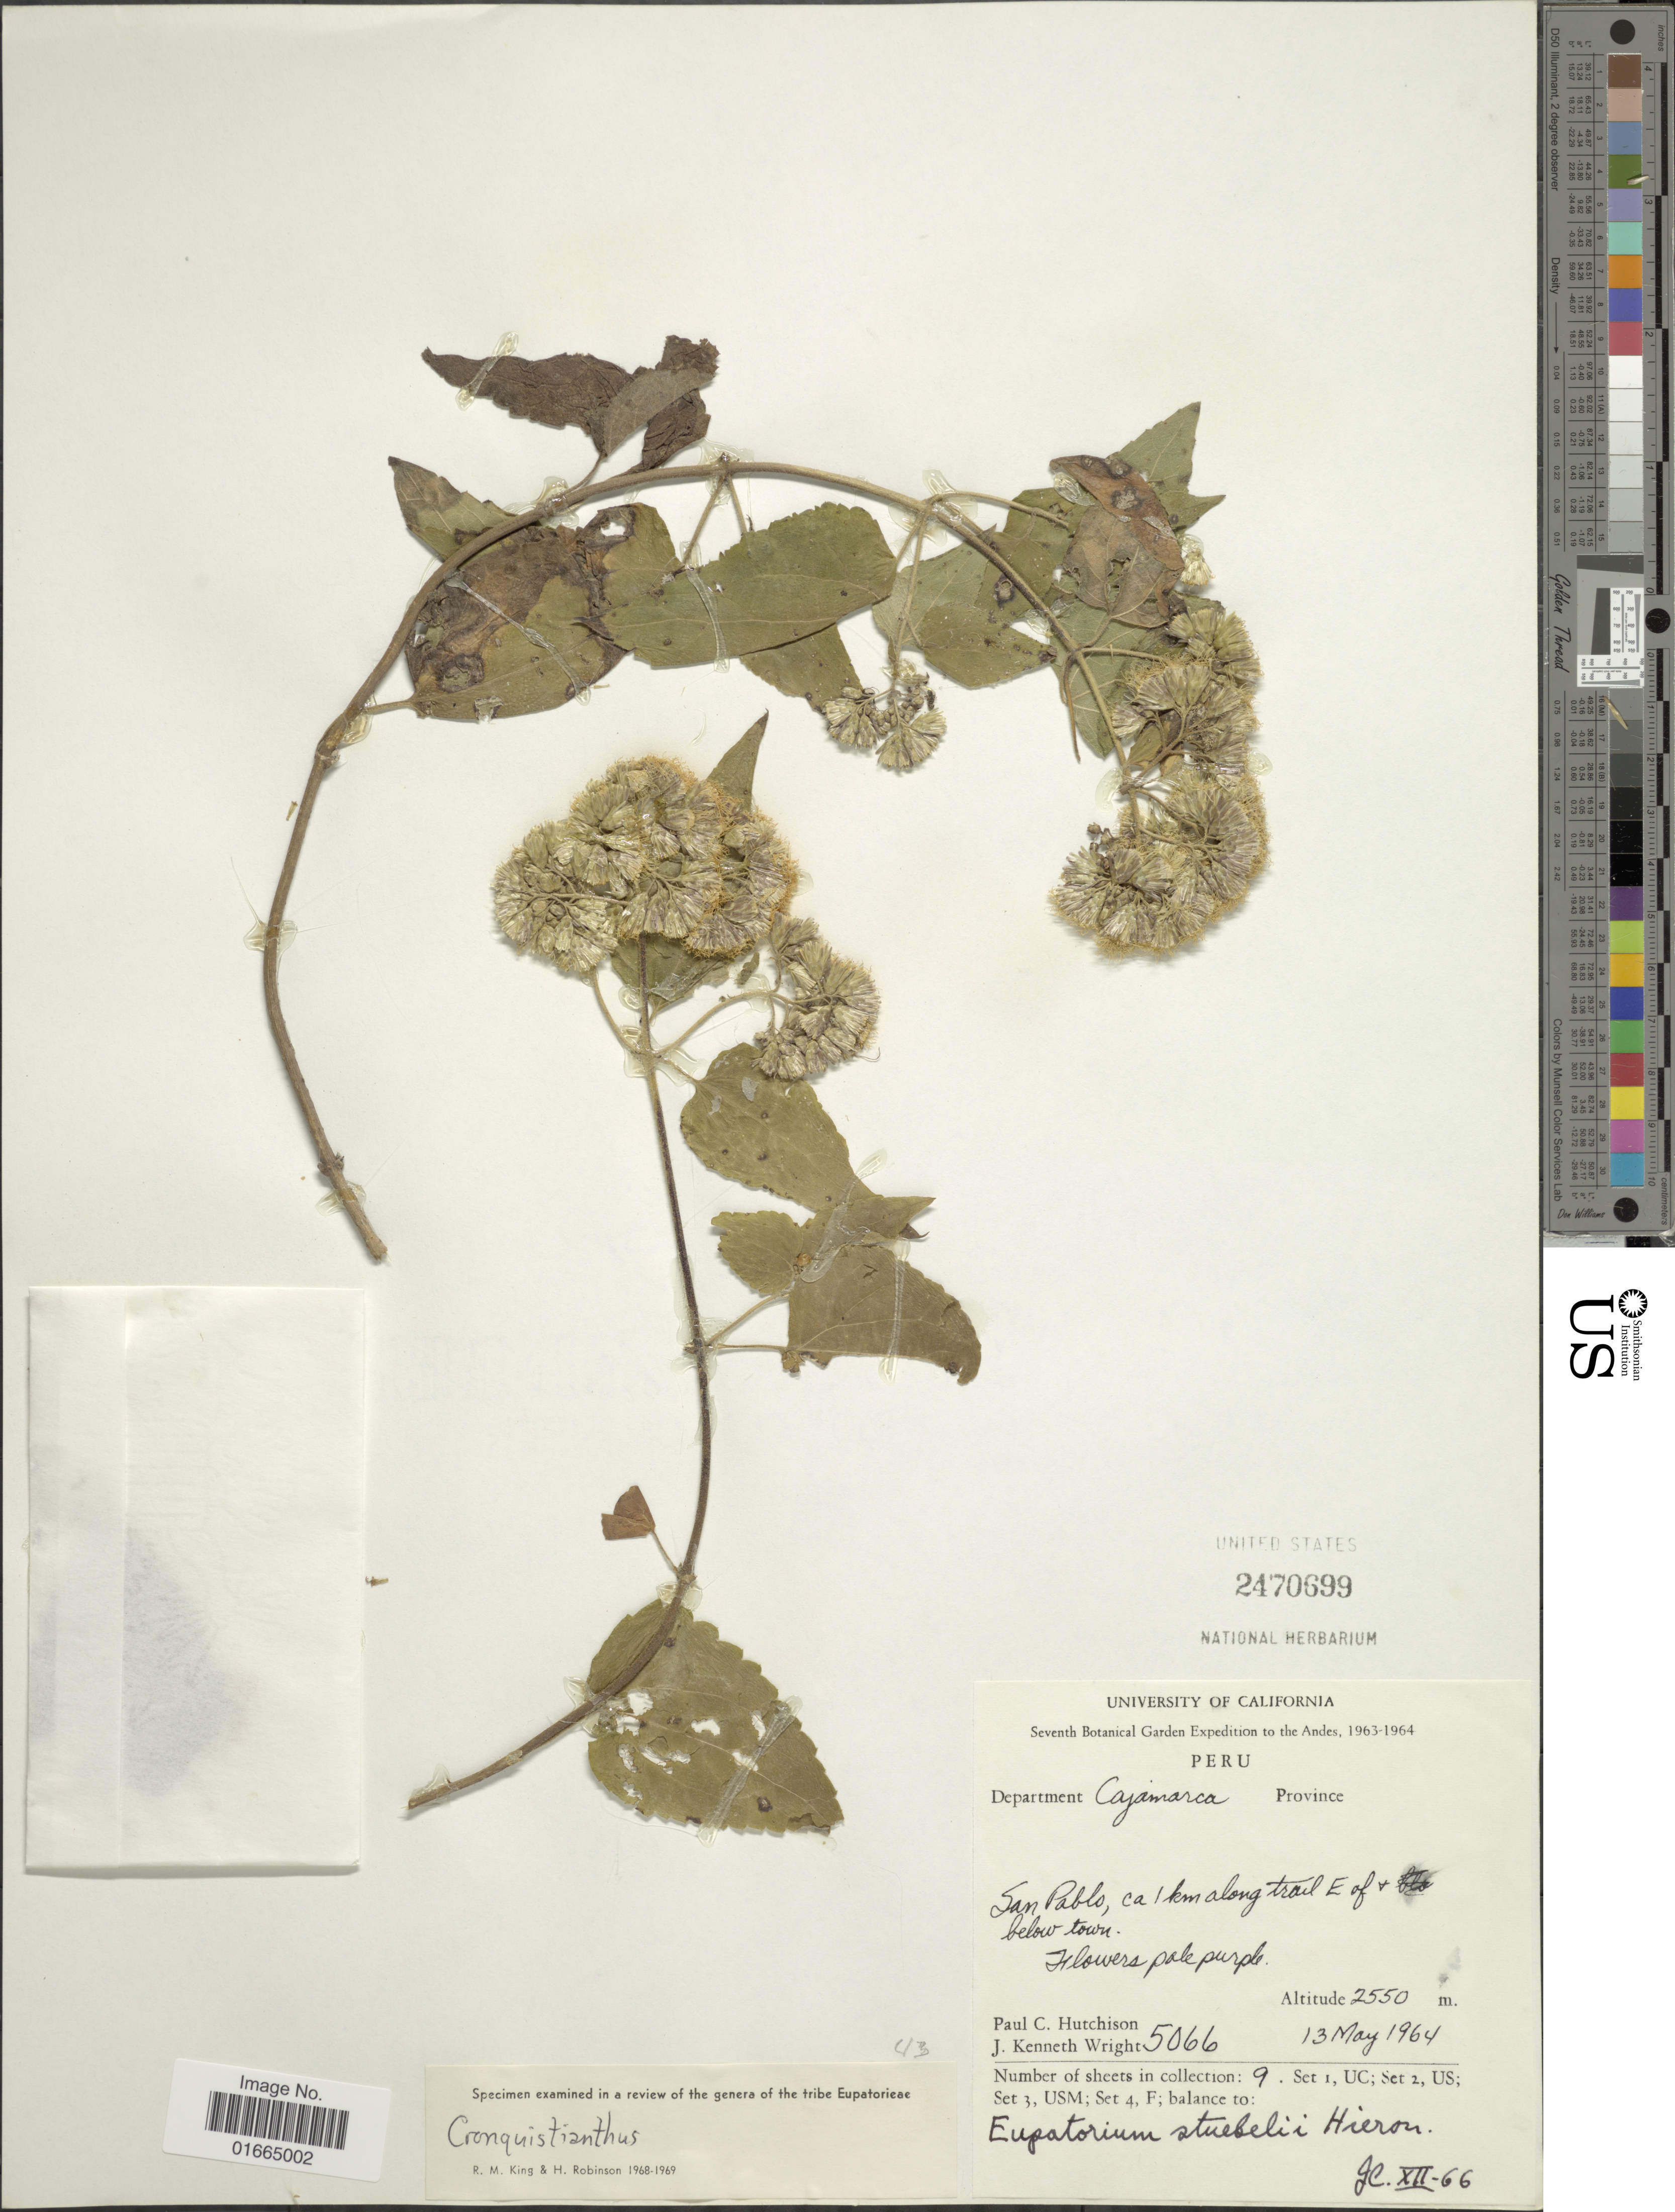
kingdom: Plantae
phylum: Tracheophyta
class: Magnoliopsida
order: Asterales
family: Asteraceae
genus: Cronquistianthus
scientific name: Cronquistianthus callacatensis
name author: (Hieron.) R.M. King & H. Rob.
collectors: P. C. Hutchison & J. K. Wright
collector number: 5066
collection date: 1964-05-13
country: Peru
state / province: Cajamarca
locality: Department Cajamarca. San Pablo, ca 1 km along trail E of & below tonw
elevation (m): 2550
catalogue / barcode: US 2470699